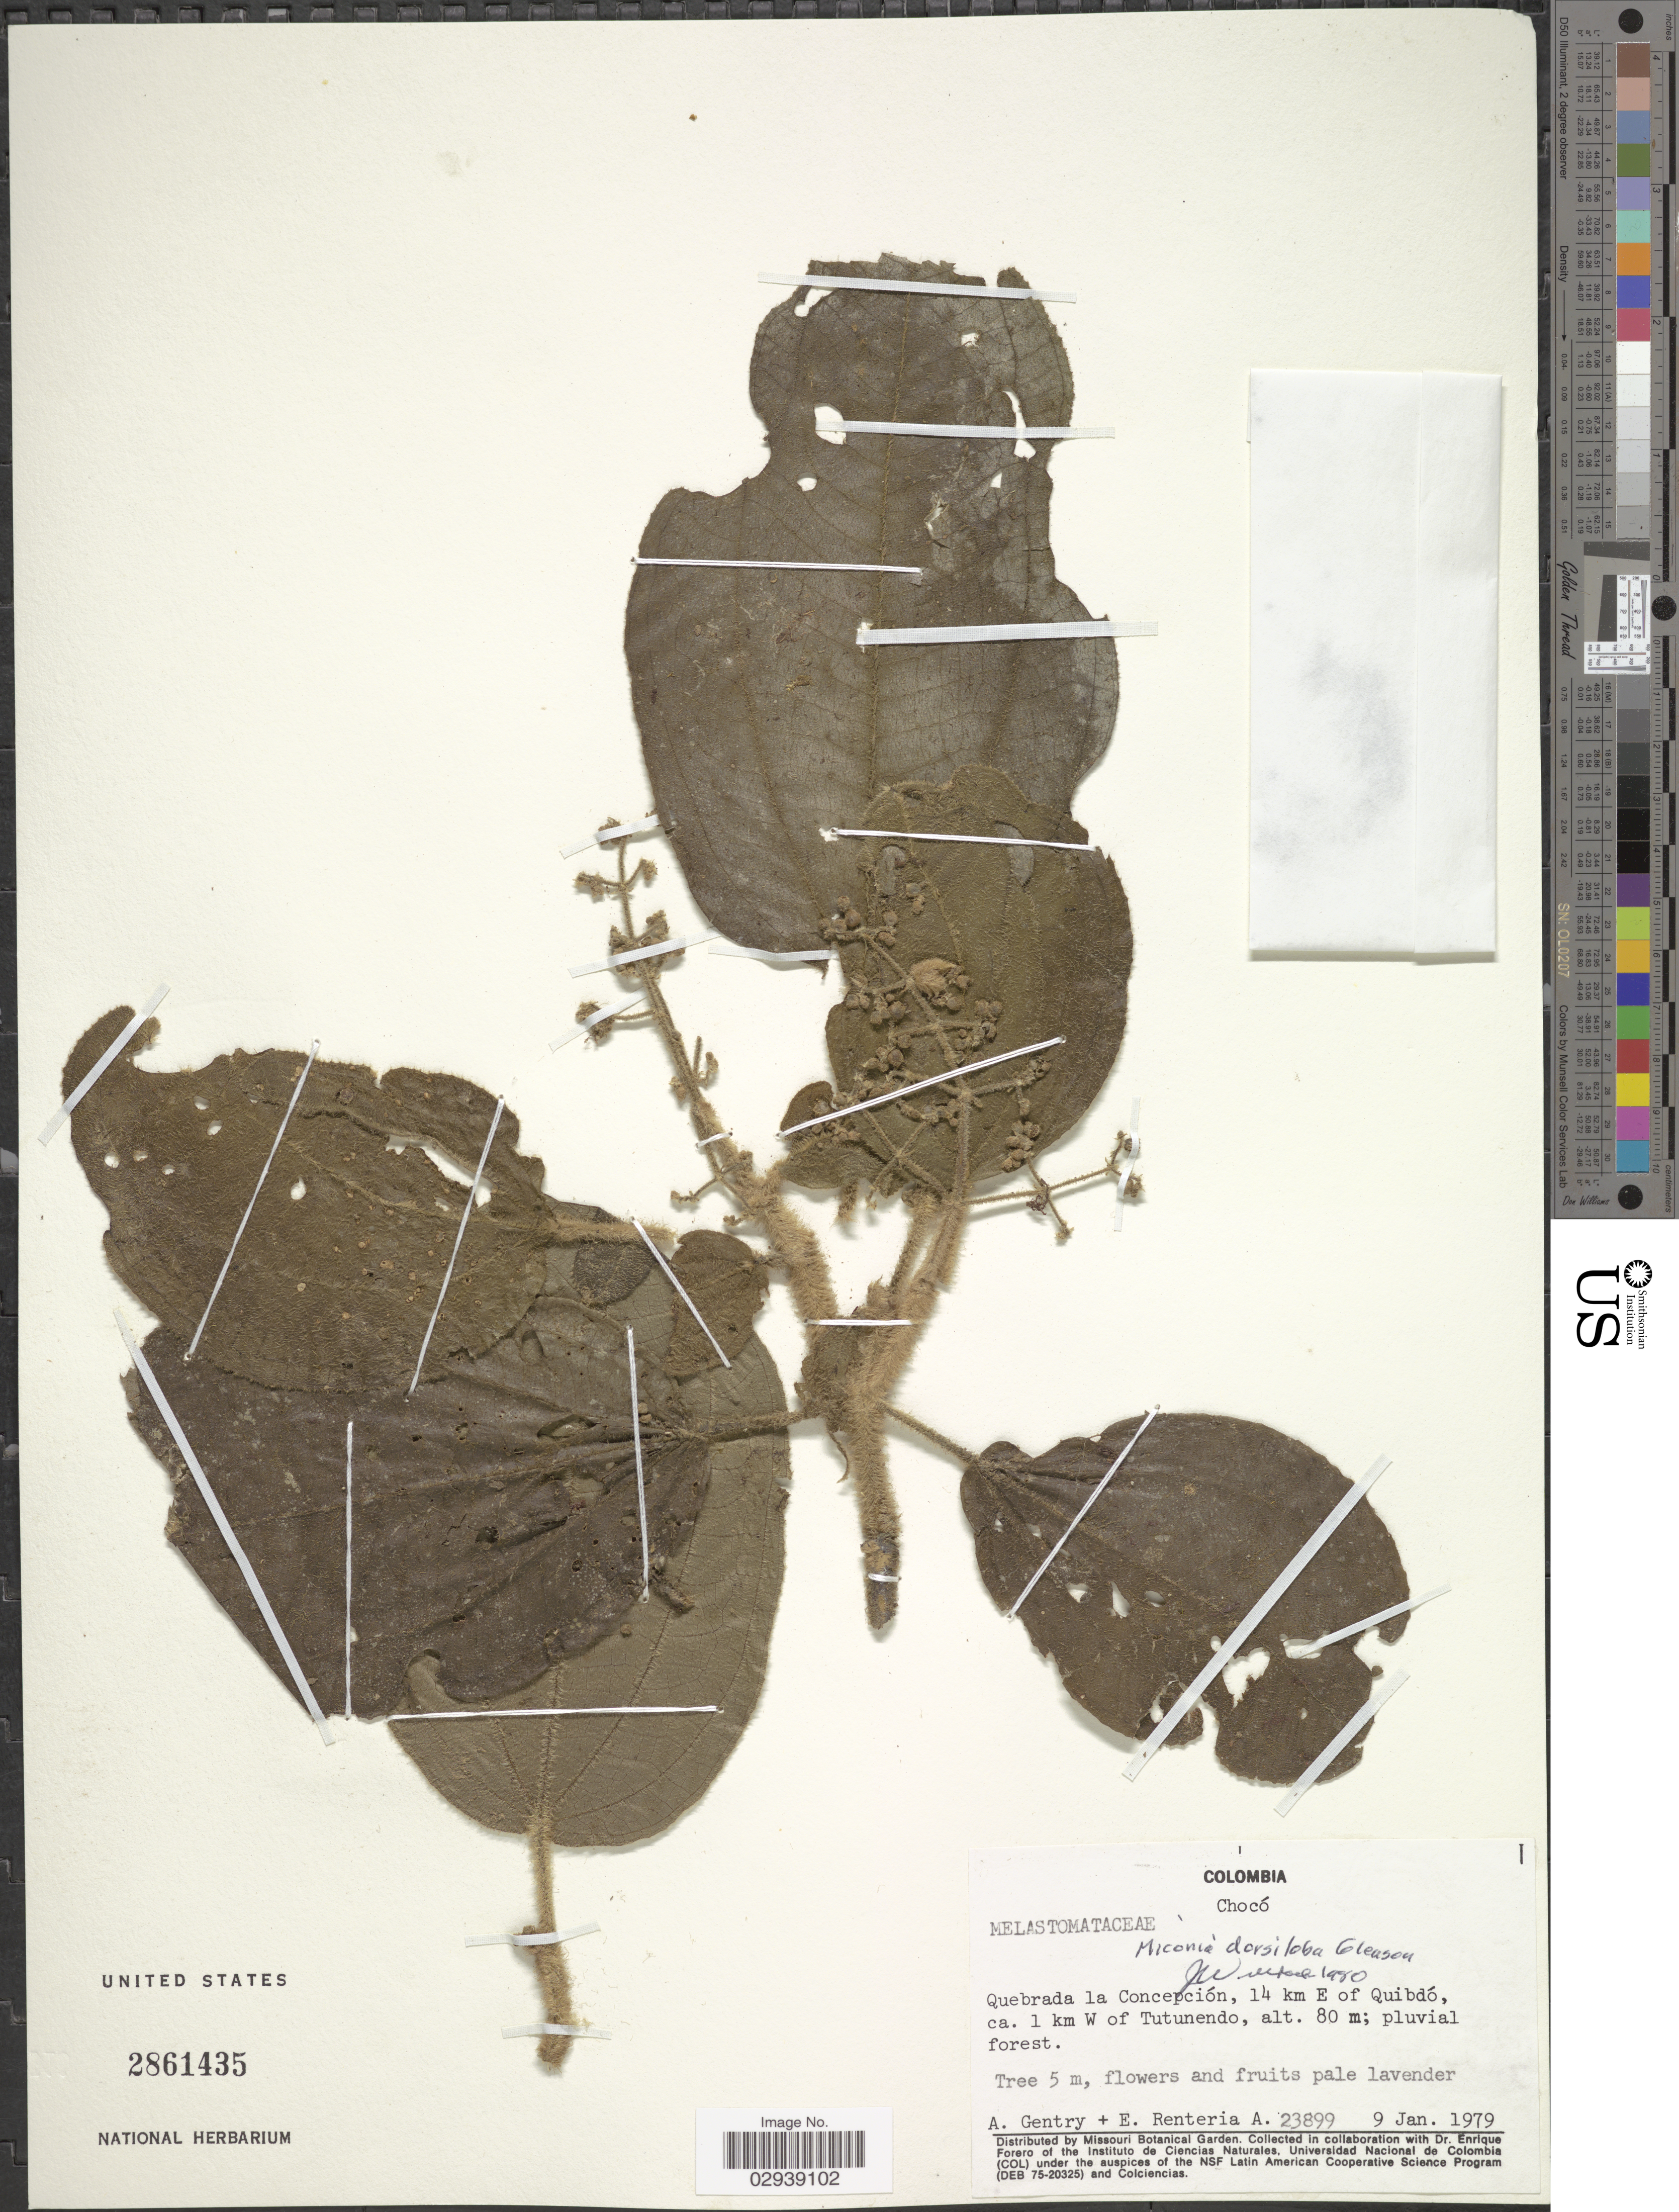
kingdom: Plantae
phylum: Tracheophyta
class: Magnoliopsida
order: Myrtales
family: Melastomataceae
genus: Miconia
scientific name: Miconia dorsiloba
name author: Gleason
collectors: A. H. Gentry & E. Renteria A.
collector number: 23899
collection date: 1979-01-09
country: Colombia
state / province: Chocó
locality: Quebrada la Concepción, 14 km E of Quibdó, ca. 1 km W of Tutunendo.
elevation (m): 80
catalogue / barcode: US 2861435